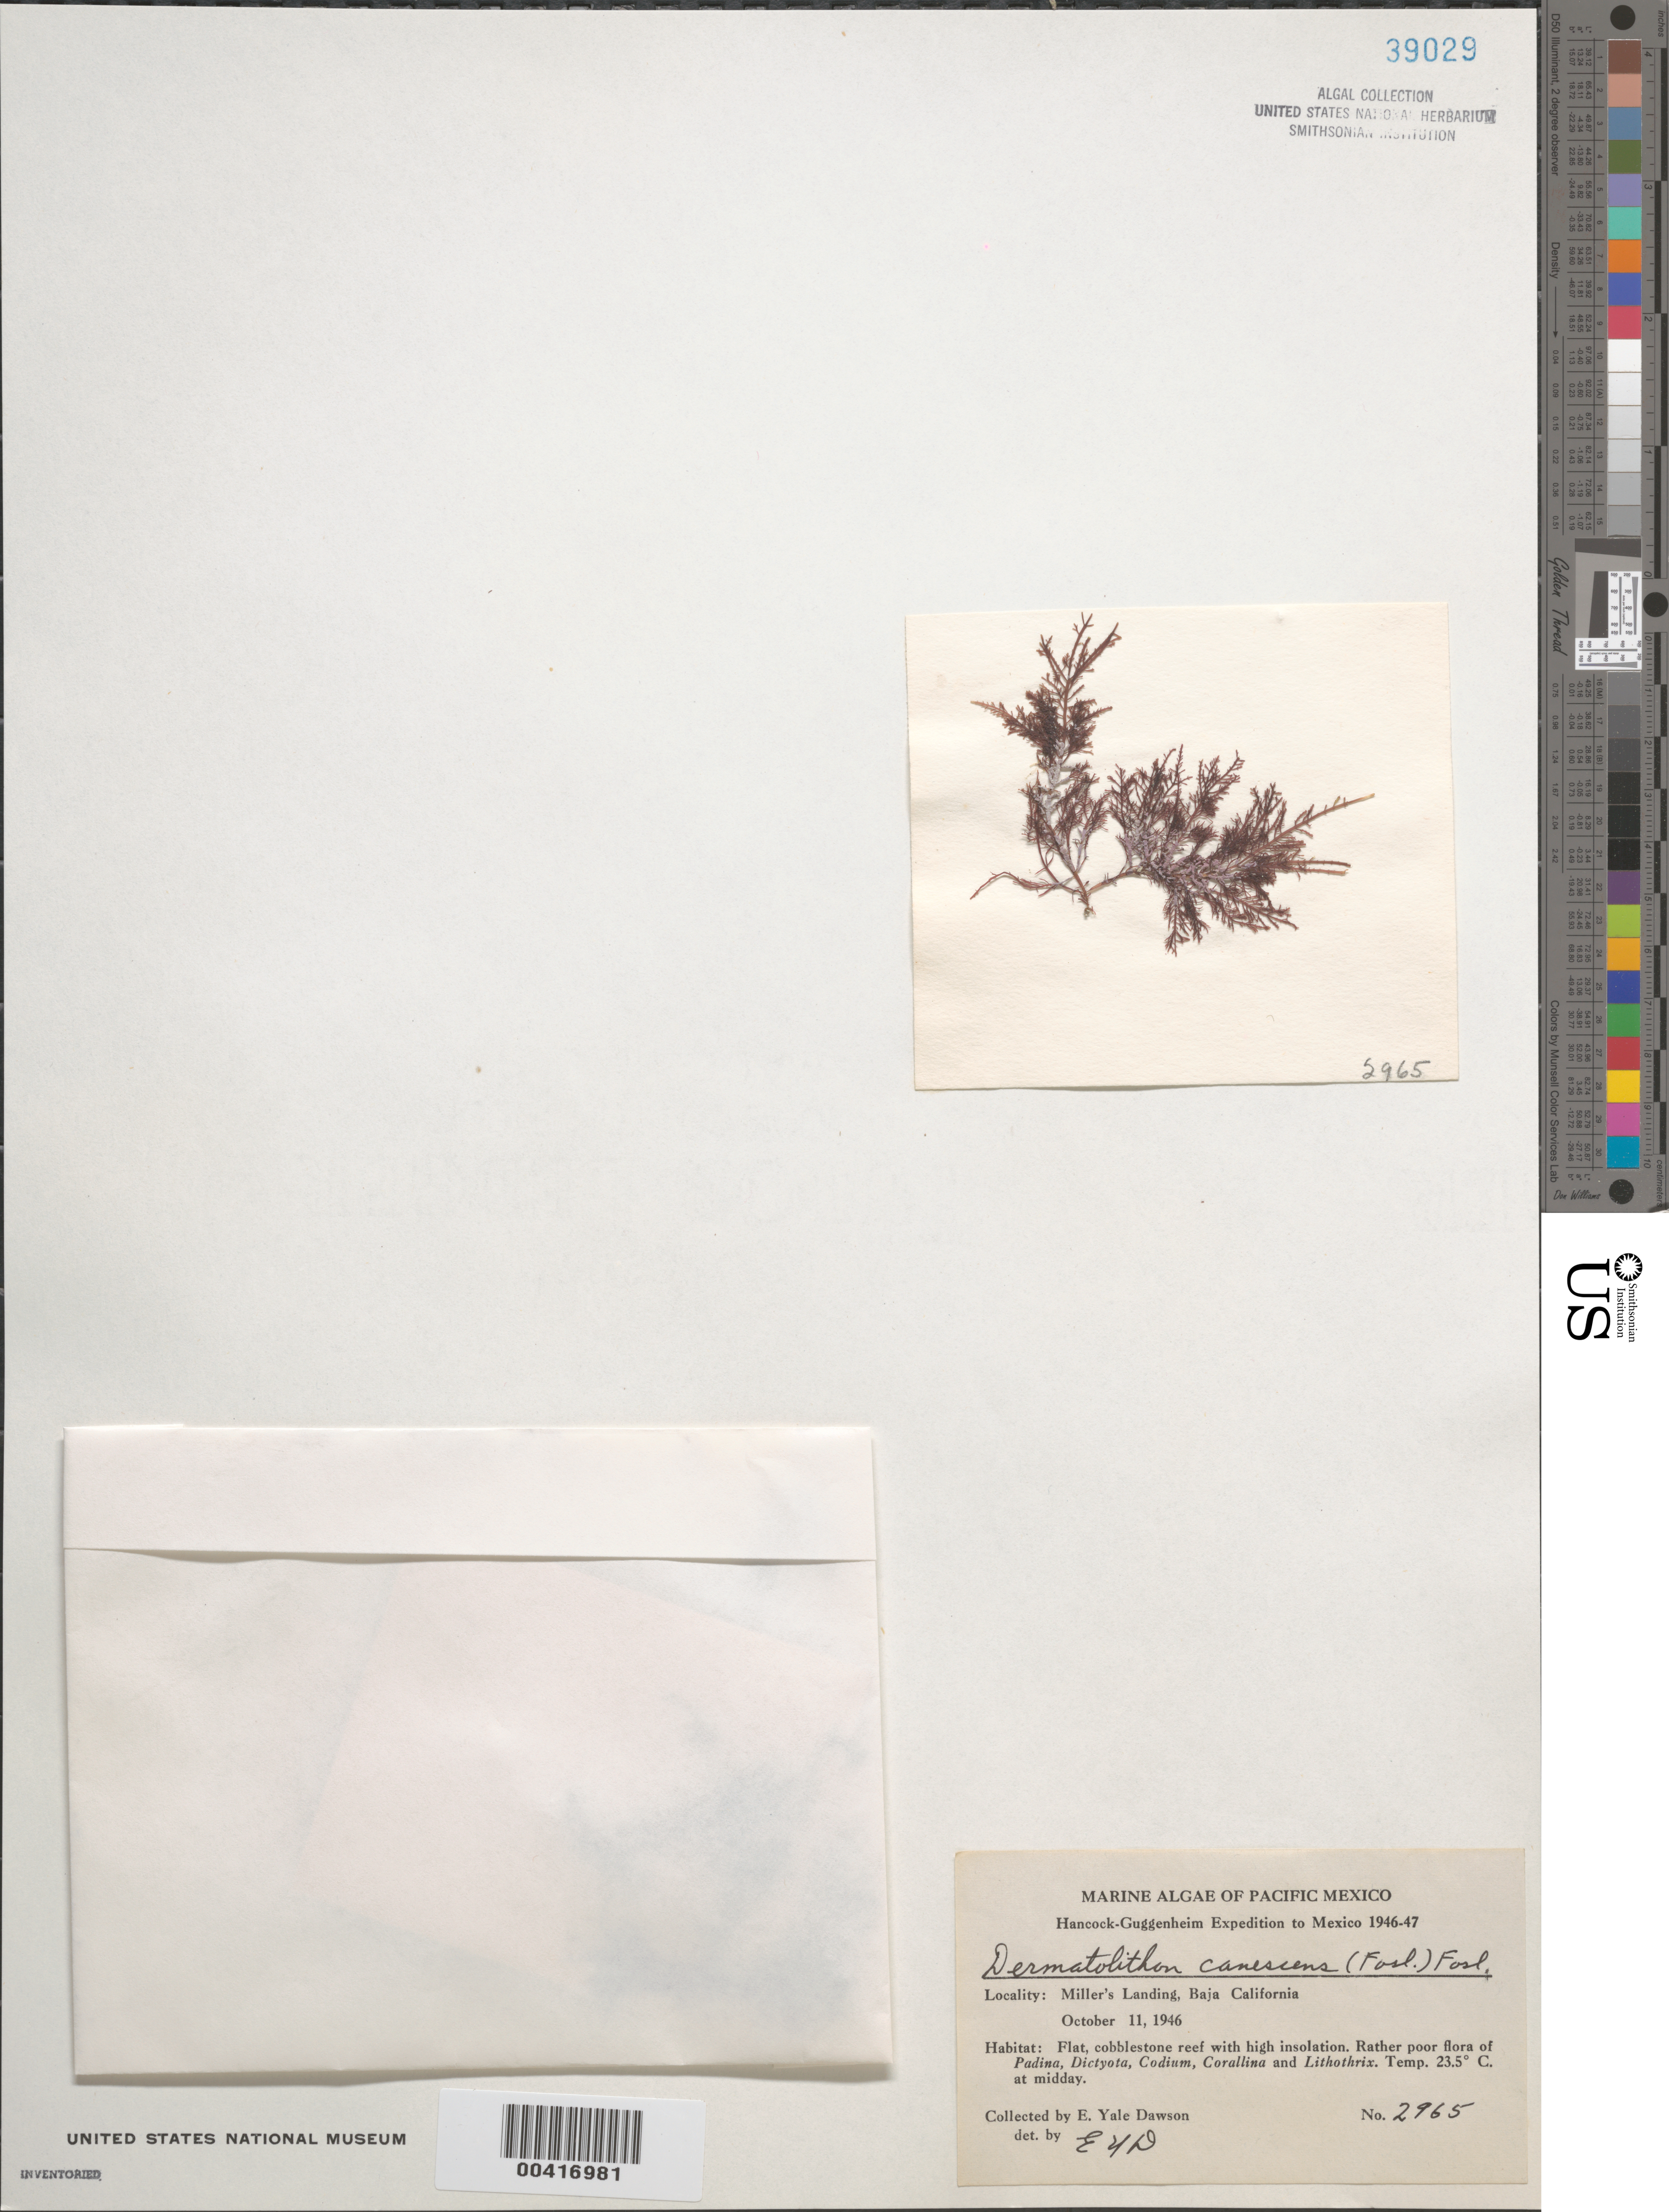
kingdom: Plantae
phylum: Rhodophyta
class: Florideophyceae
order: Corallinales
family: Lithophyllaceae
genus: Titanoderma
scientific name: Titanoderma canescens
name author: (Foslie) Woelkerling et al.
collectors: E. Y. Dawson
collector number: EYD 2965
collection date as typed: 11 Oct 1946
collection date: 1946-10-11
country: Mexico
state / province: Baja California Sur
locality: Miller's Landing, Bahia de Sebastian Vizcaino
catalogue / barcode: US 39029